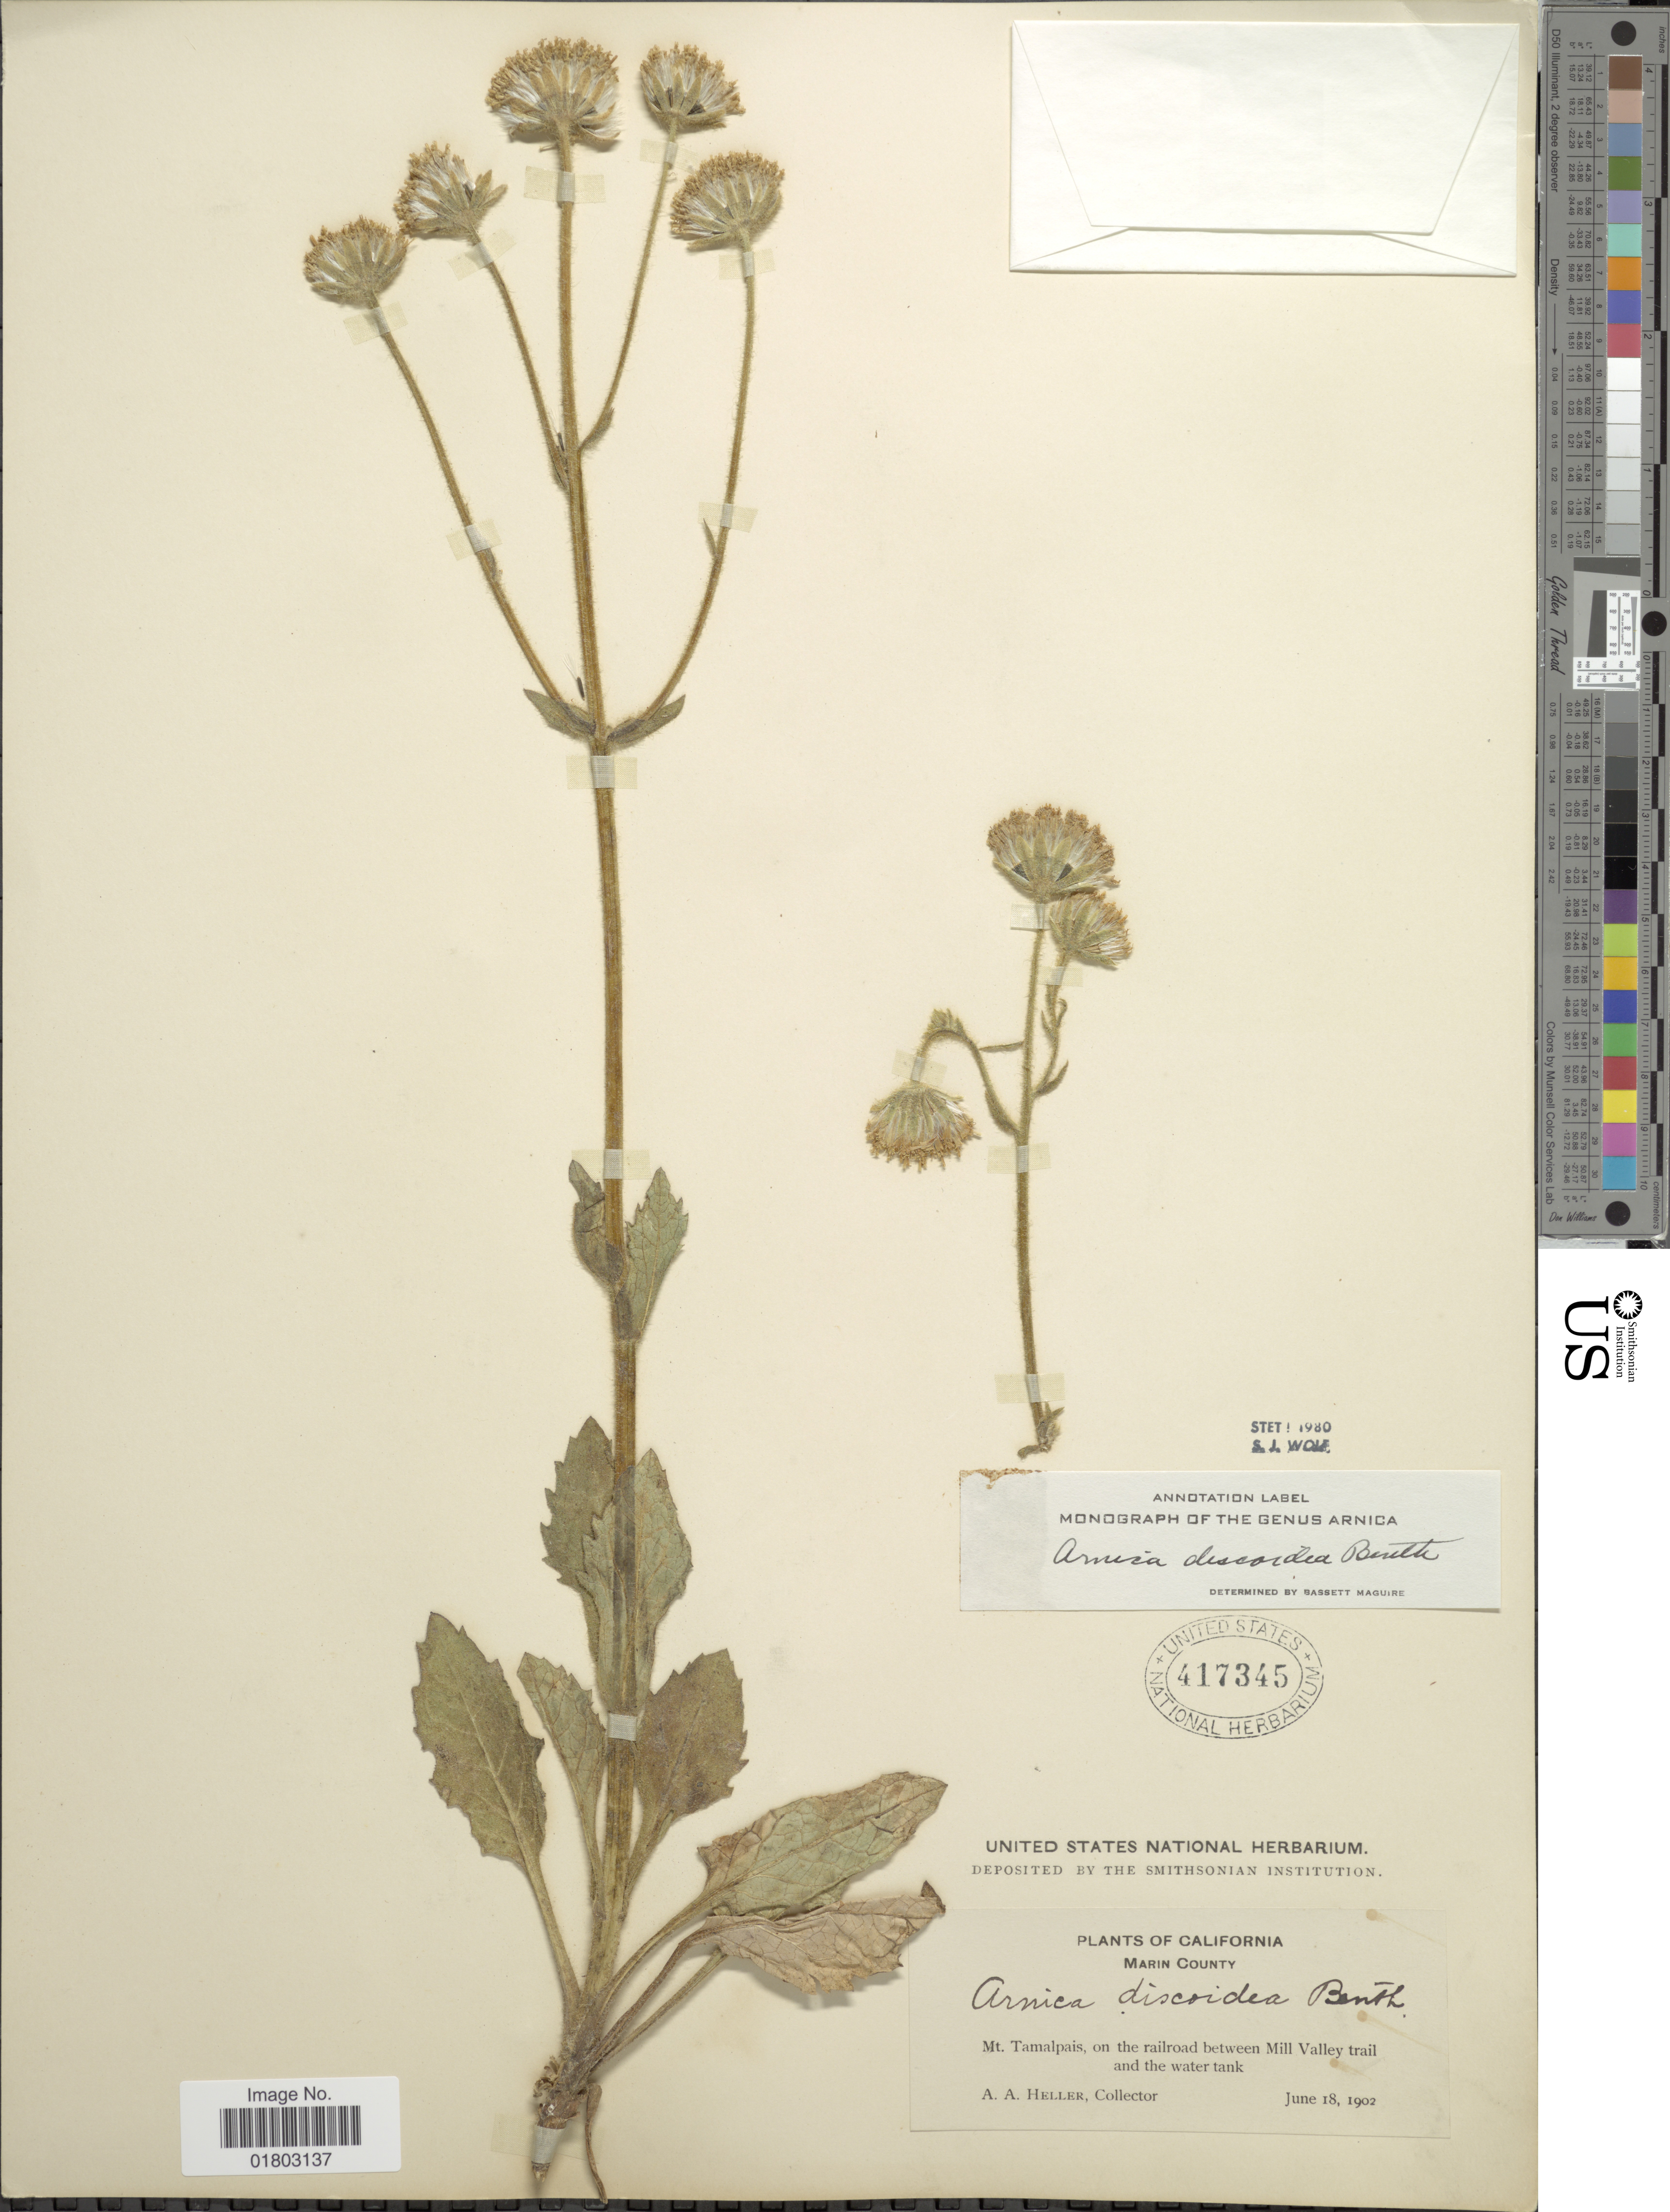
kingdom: Plantae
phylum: Tracheophyta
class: Magnoliopsida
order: Asterales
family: Asteraceae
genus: Arnica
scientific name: Arnica discoidea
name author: Benth.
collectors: A. A. Heller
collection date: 1902-06-18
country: United States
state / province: California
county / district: Marin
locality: Marin County, Mt Tamalpais, on the railroad between Mill Valley trail and the water tank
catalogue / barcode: US 417345